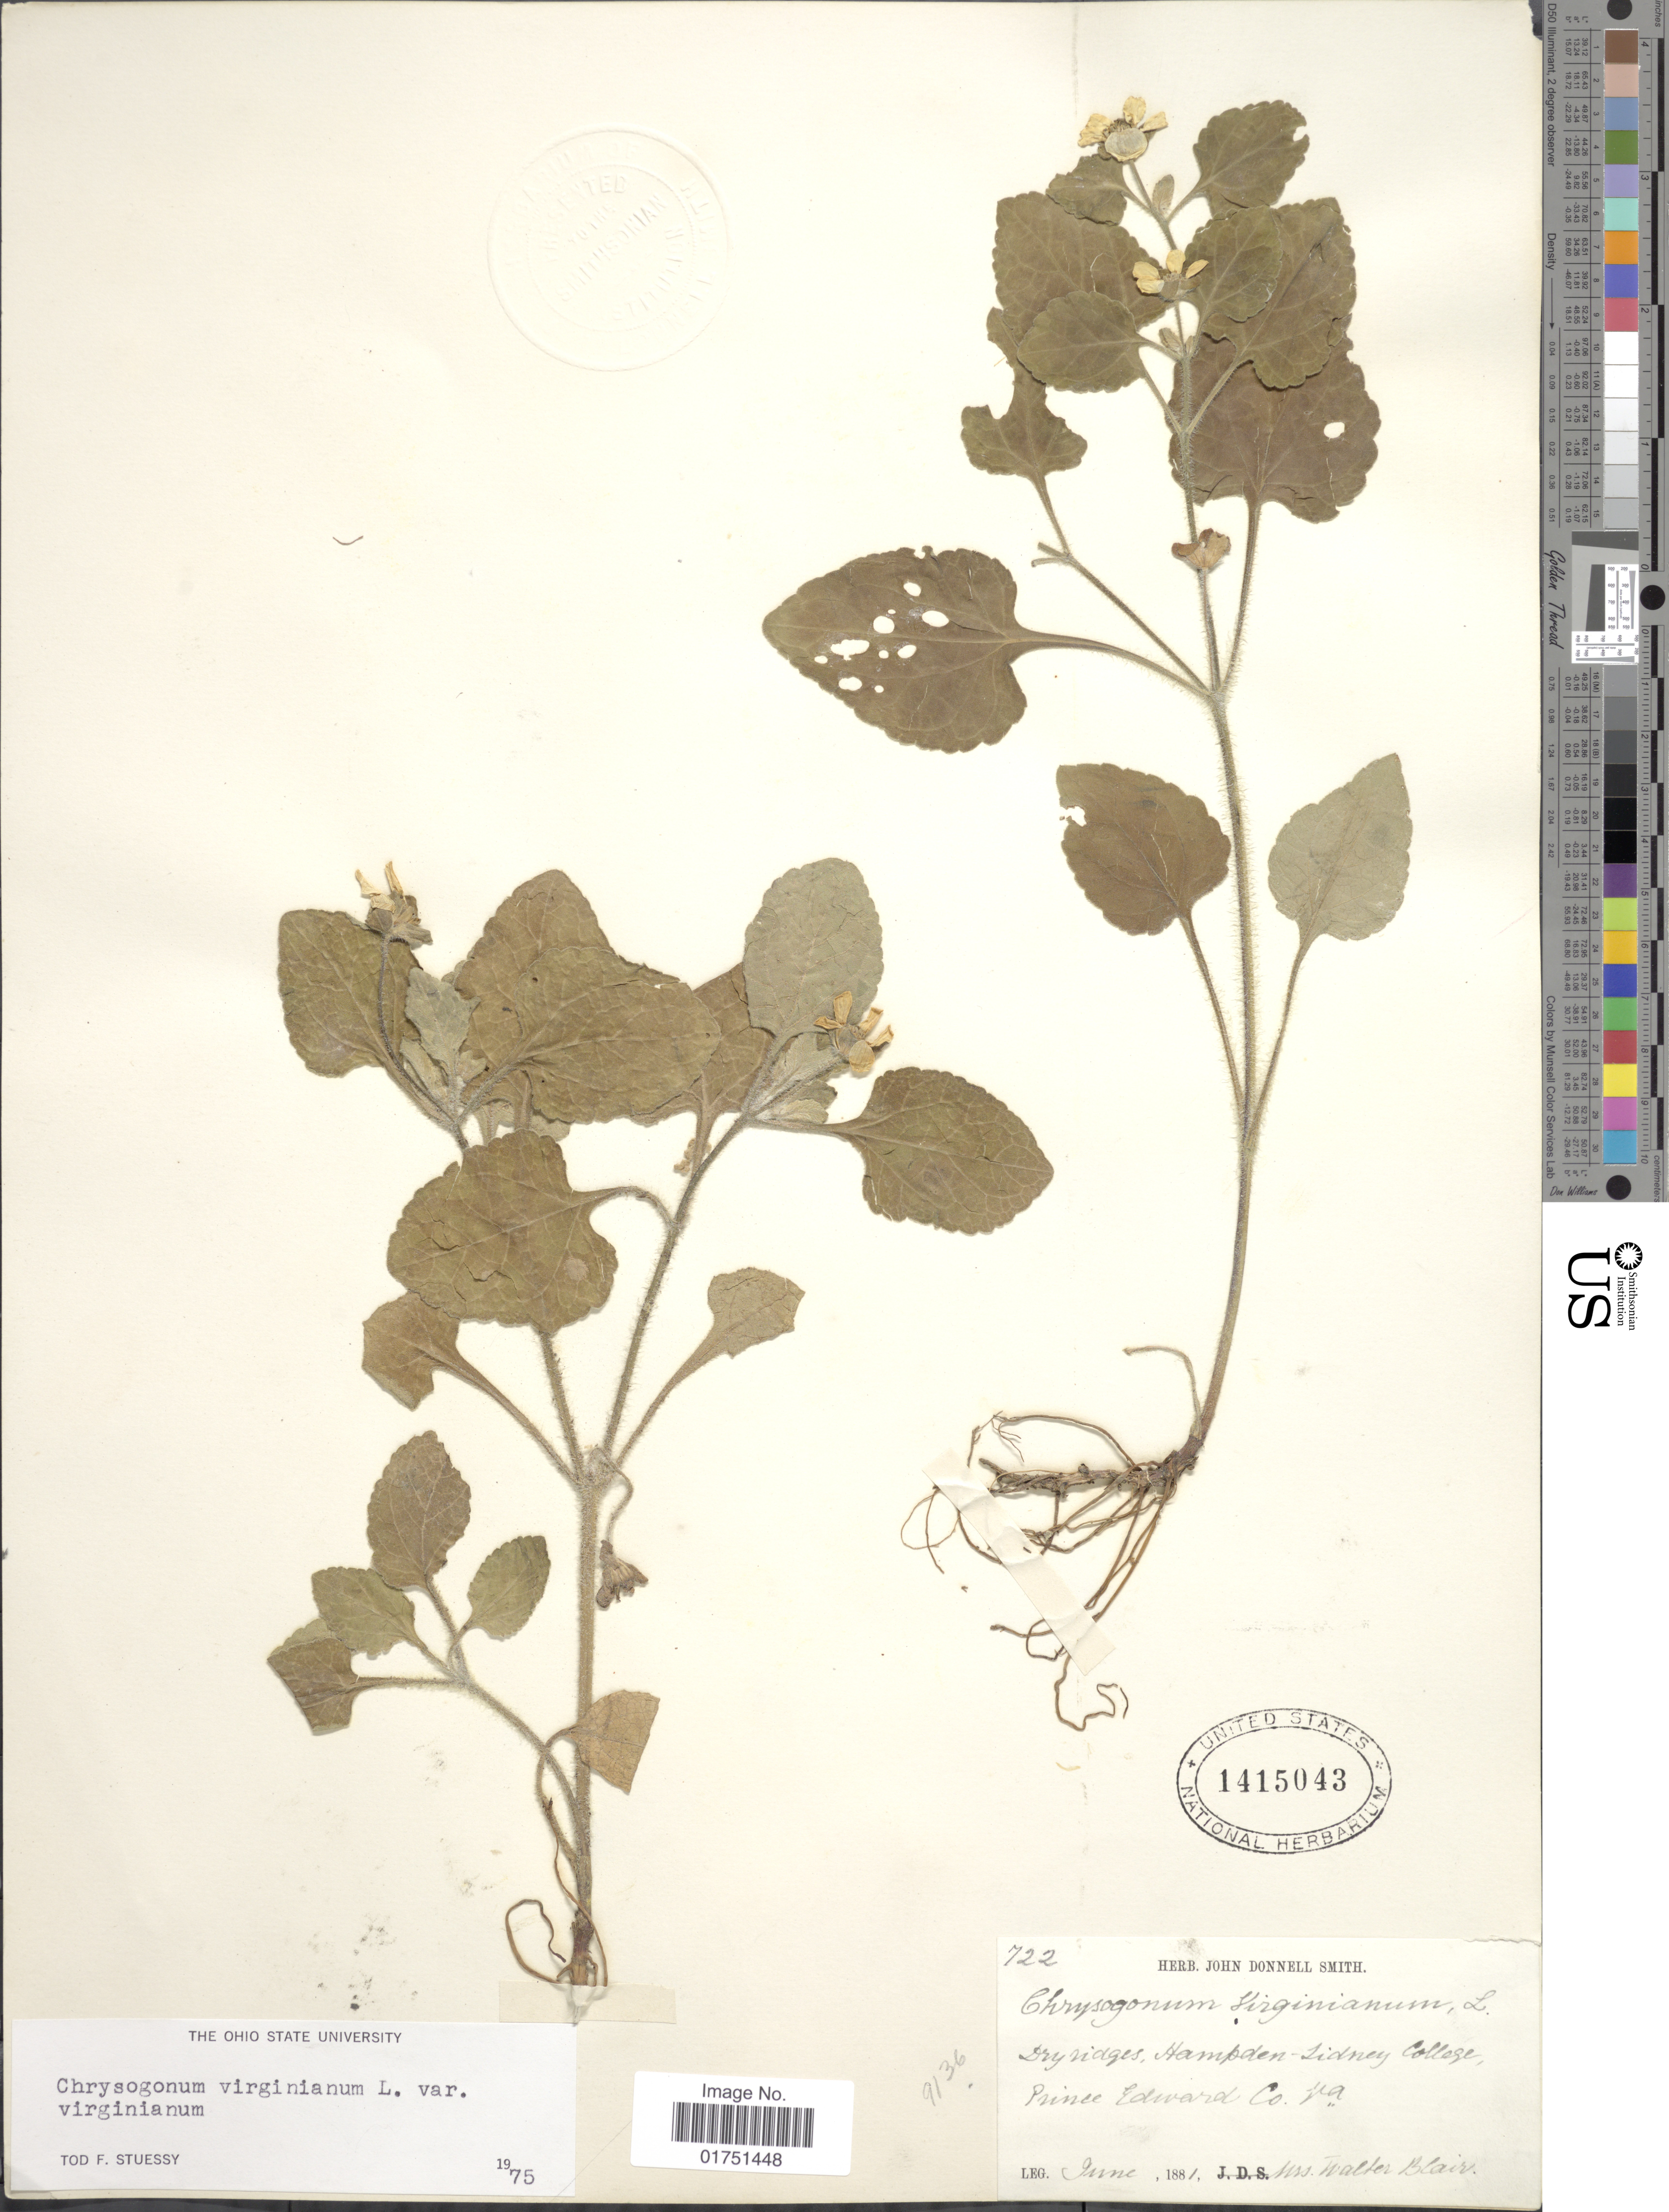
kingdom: Plantae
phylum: Tracheophyta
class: Magnoliopsida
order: Asterales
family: Asteraceae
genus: Chrysogonum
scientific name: Chrysogonum virginianum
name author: L.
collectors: W. Blair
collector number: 722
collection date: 1881-06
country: United States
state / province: Virginia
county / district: Prince Edward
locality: Dry ridges, Hampden-Sidney College, Prince Edward Co., Va.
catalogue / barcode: US 1415043